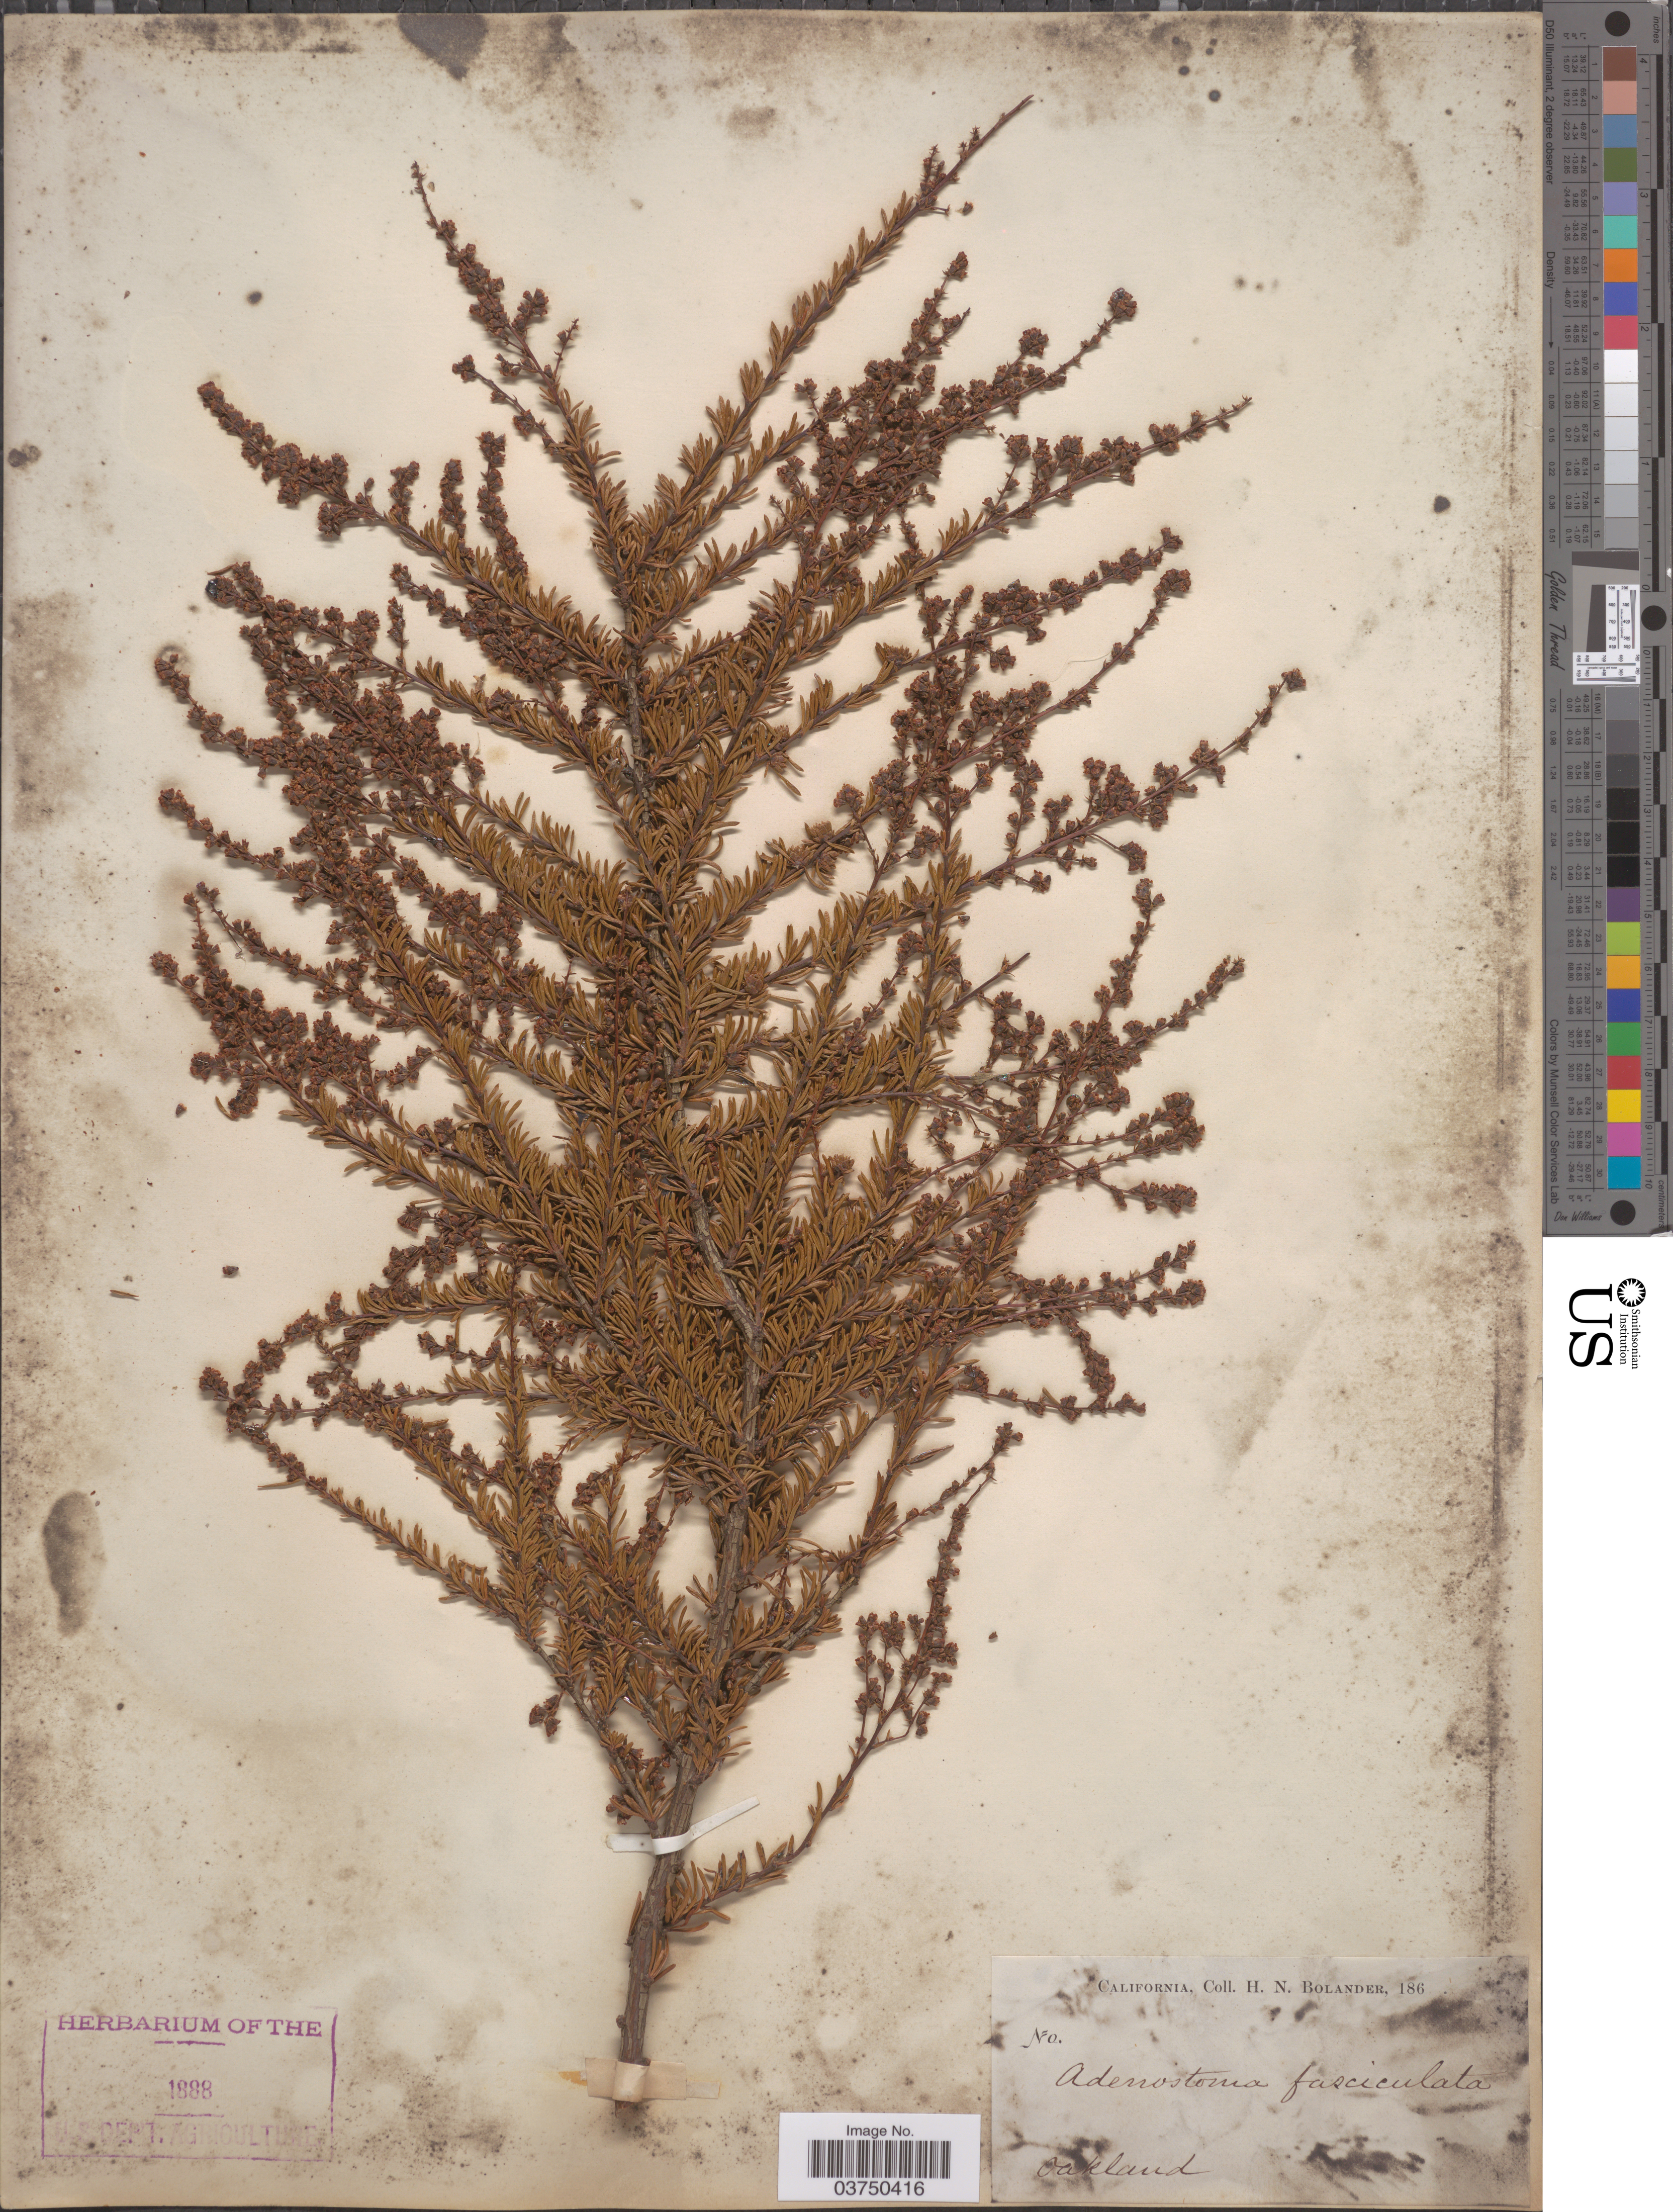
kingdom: Plantae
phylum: Tracheophyta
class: Magnoliopsida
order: Rosales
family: Rosaceae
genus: Adenostoma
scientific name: Adenostoma fasciculatum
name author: Hook. & Arn.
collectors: H. Bolander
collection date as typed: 186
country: United States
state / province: California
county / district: Alameda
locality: Oakland.